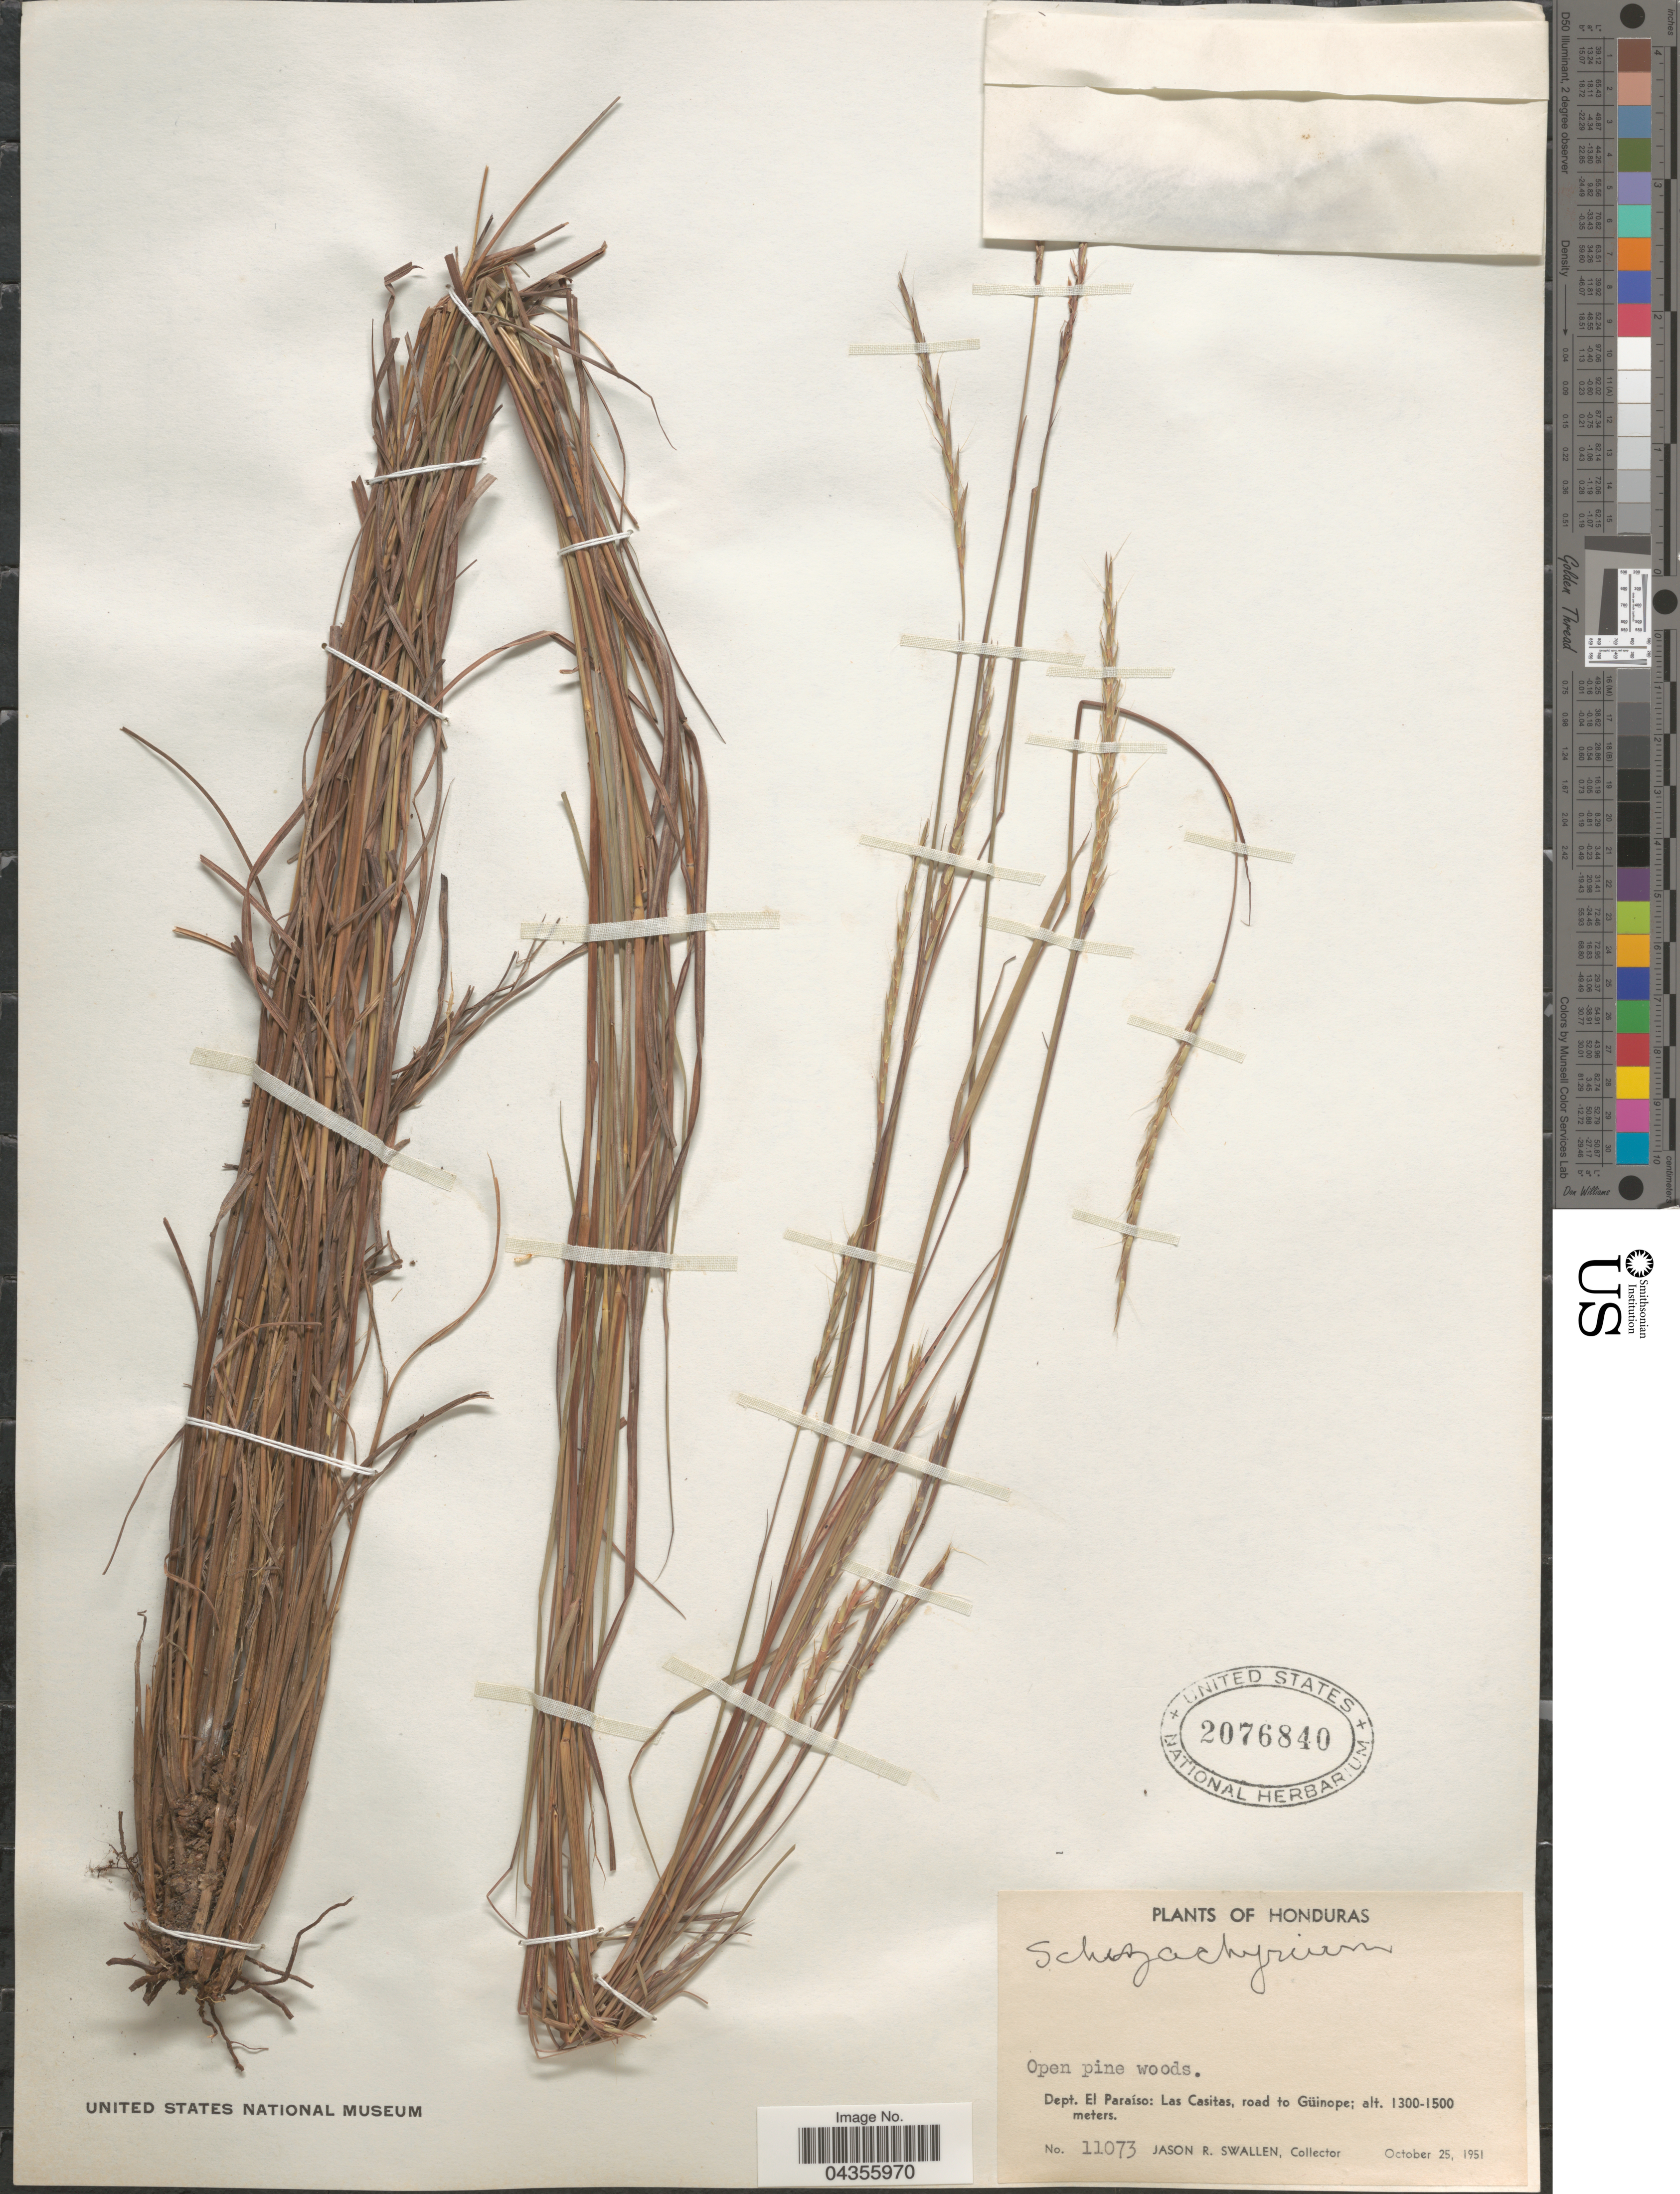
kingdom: Plantae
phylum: Tracheophyta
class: Liliopsida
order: Poales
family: Poaceae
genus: Schizachyrium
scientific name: Schizachyrium sp.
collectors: J. R. Swallen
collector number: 11073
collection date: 1951-10-25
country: Honduras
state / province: El Paraiso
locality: Dept. El Paraíso: Las Casitas, road to Güinope.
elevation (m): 1300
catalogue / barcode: US 2076840